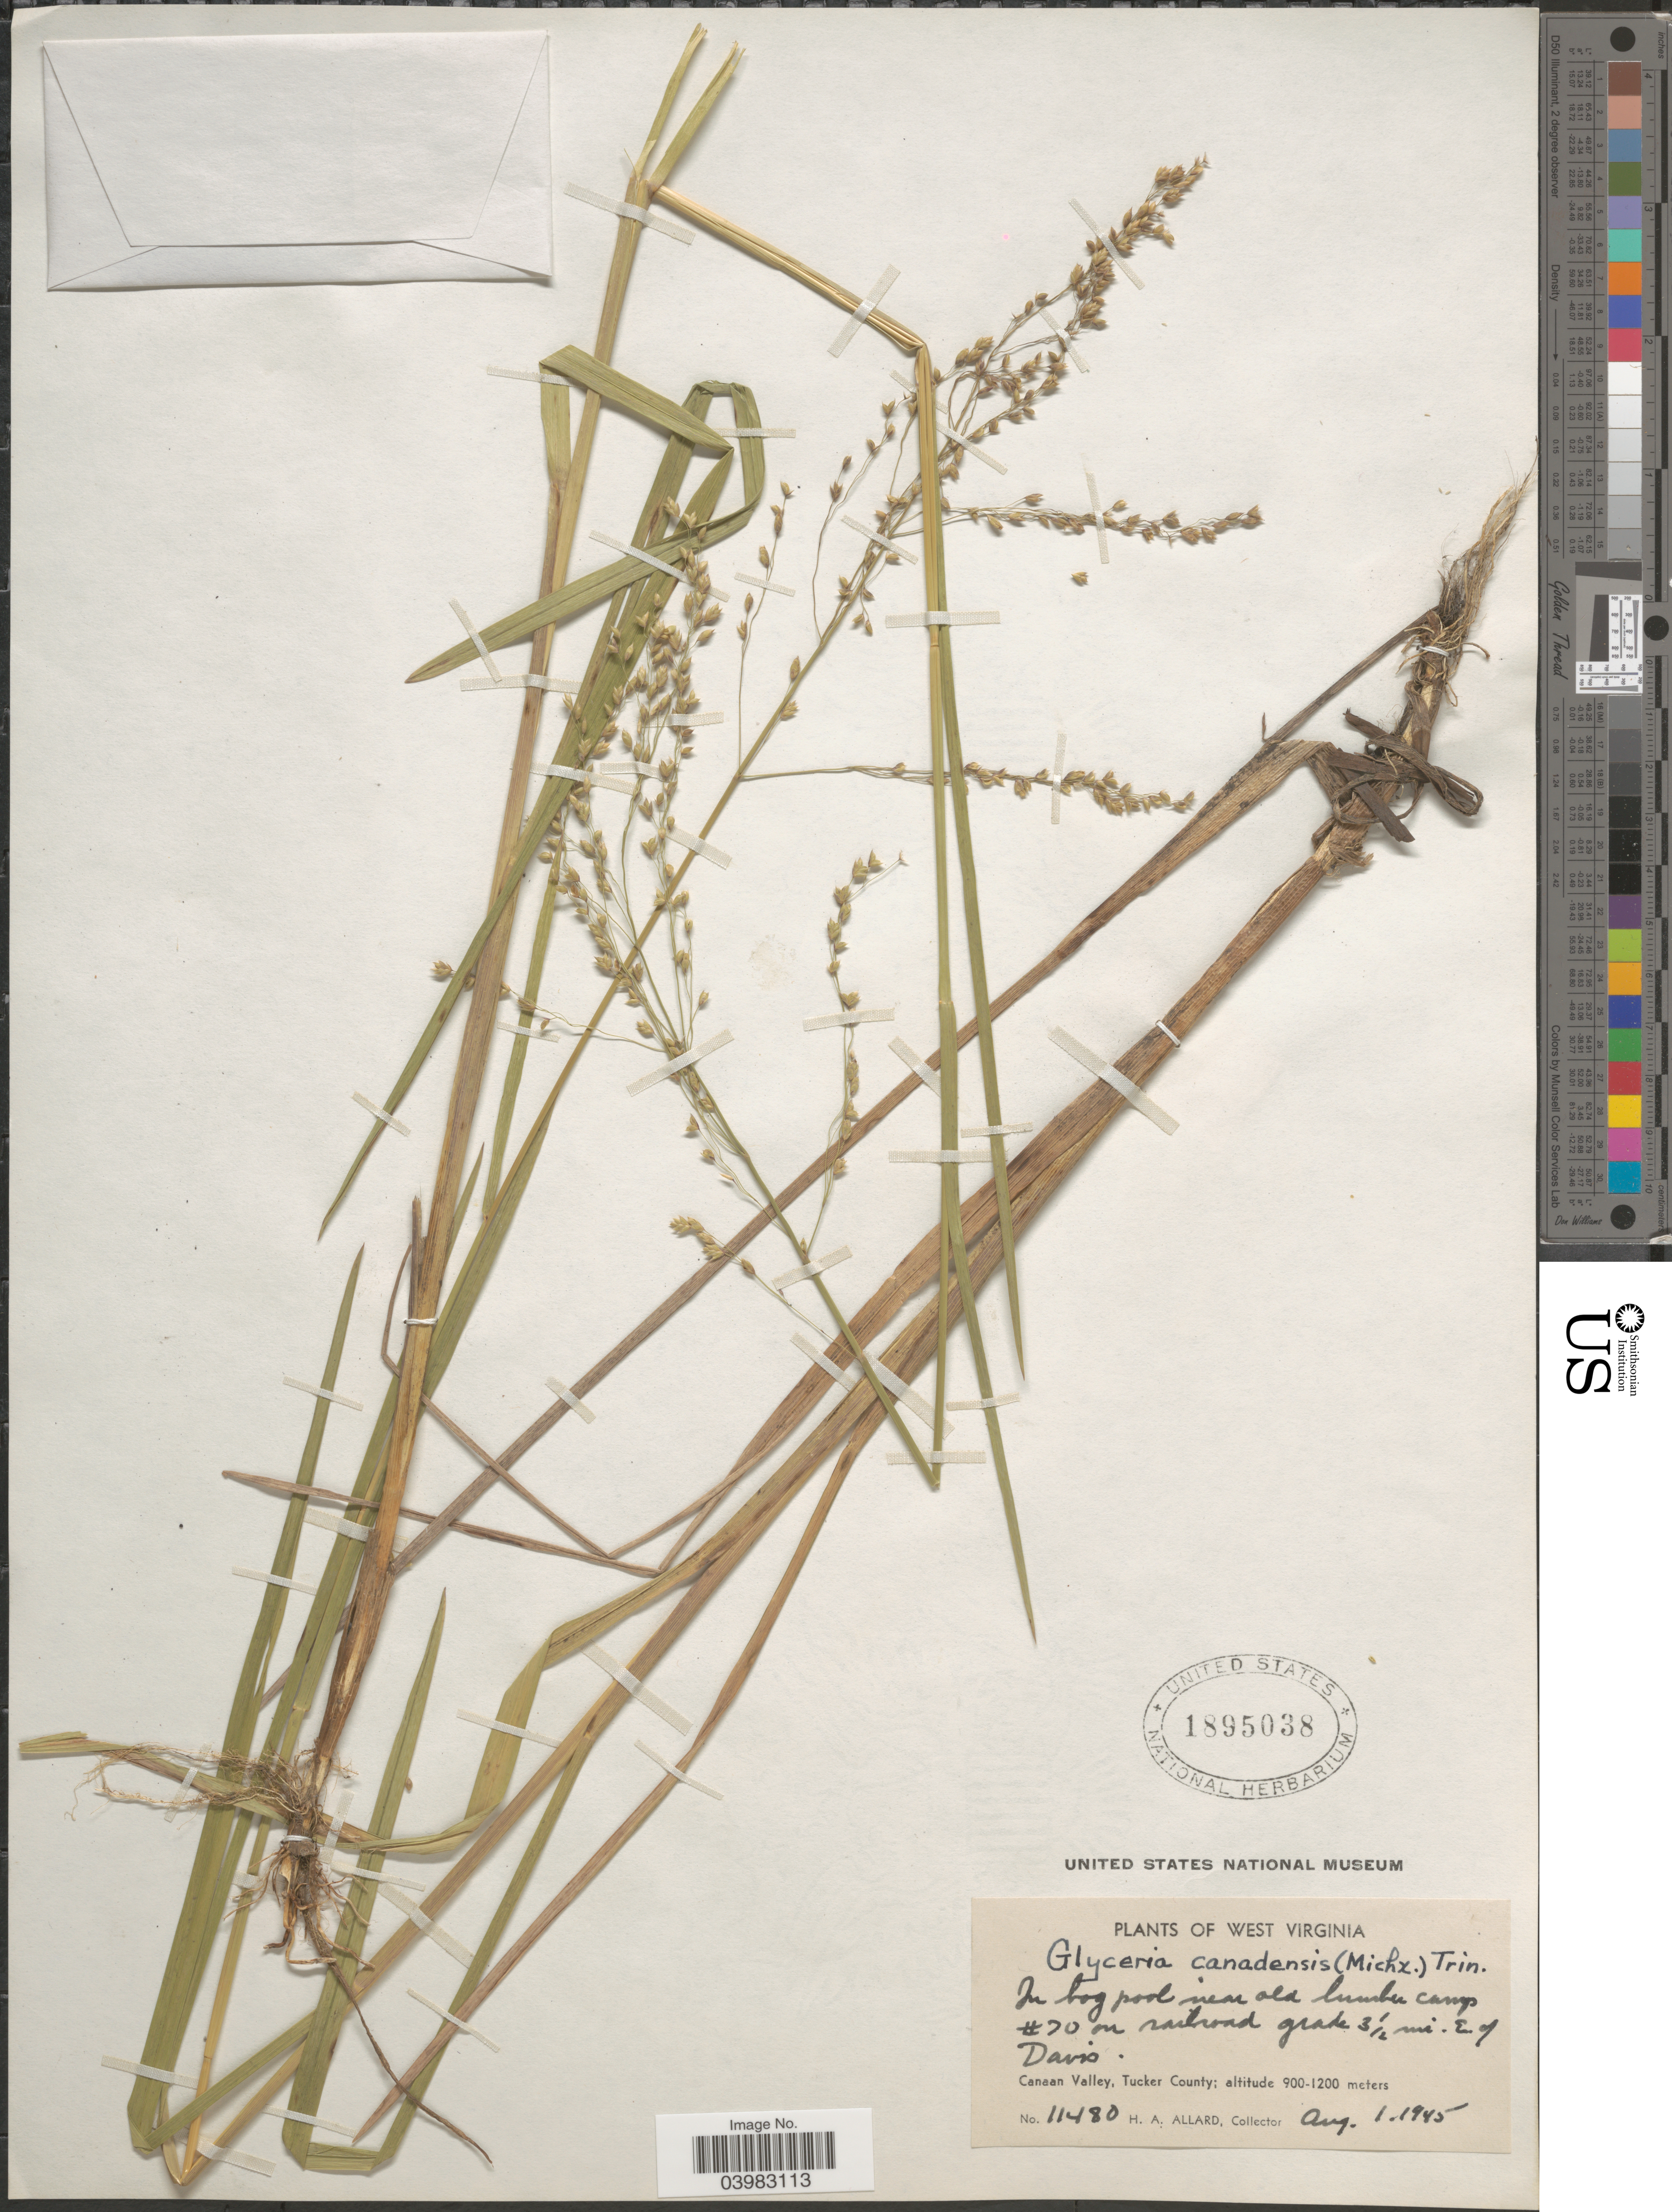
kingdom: Plantae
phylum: Tracheophyta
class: Liliopsida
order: Poales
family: Poaceae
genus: Glyceria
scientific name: Glyceria canadensis var. laxa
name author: (Scribn.) Hitchc.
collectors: H. A. Allard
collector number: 11480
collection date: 1945-08-01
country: United States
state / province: West Virginia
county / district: Tucker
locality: In bog pool near old lumber camp #70 on railroad grade 3½ mi. E. of Davis. Canaan Valley, Tucker County.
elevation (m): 900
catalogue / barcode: US 1895038